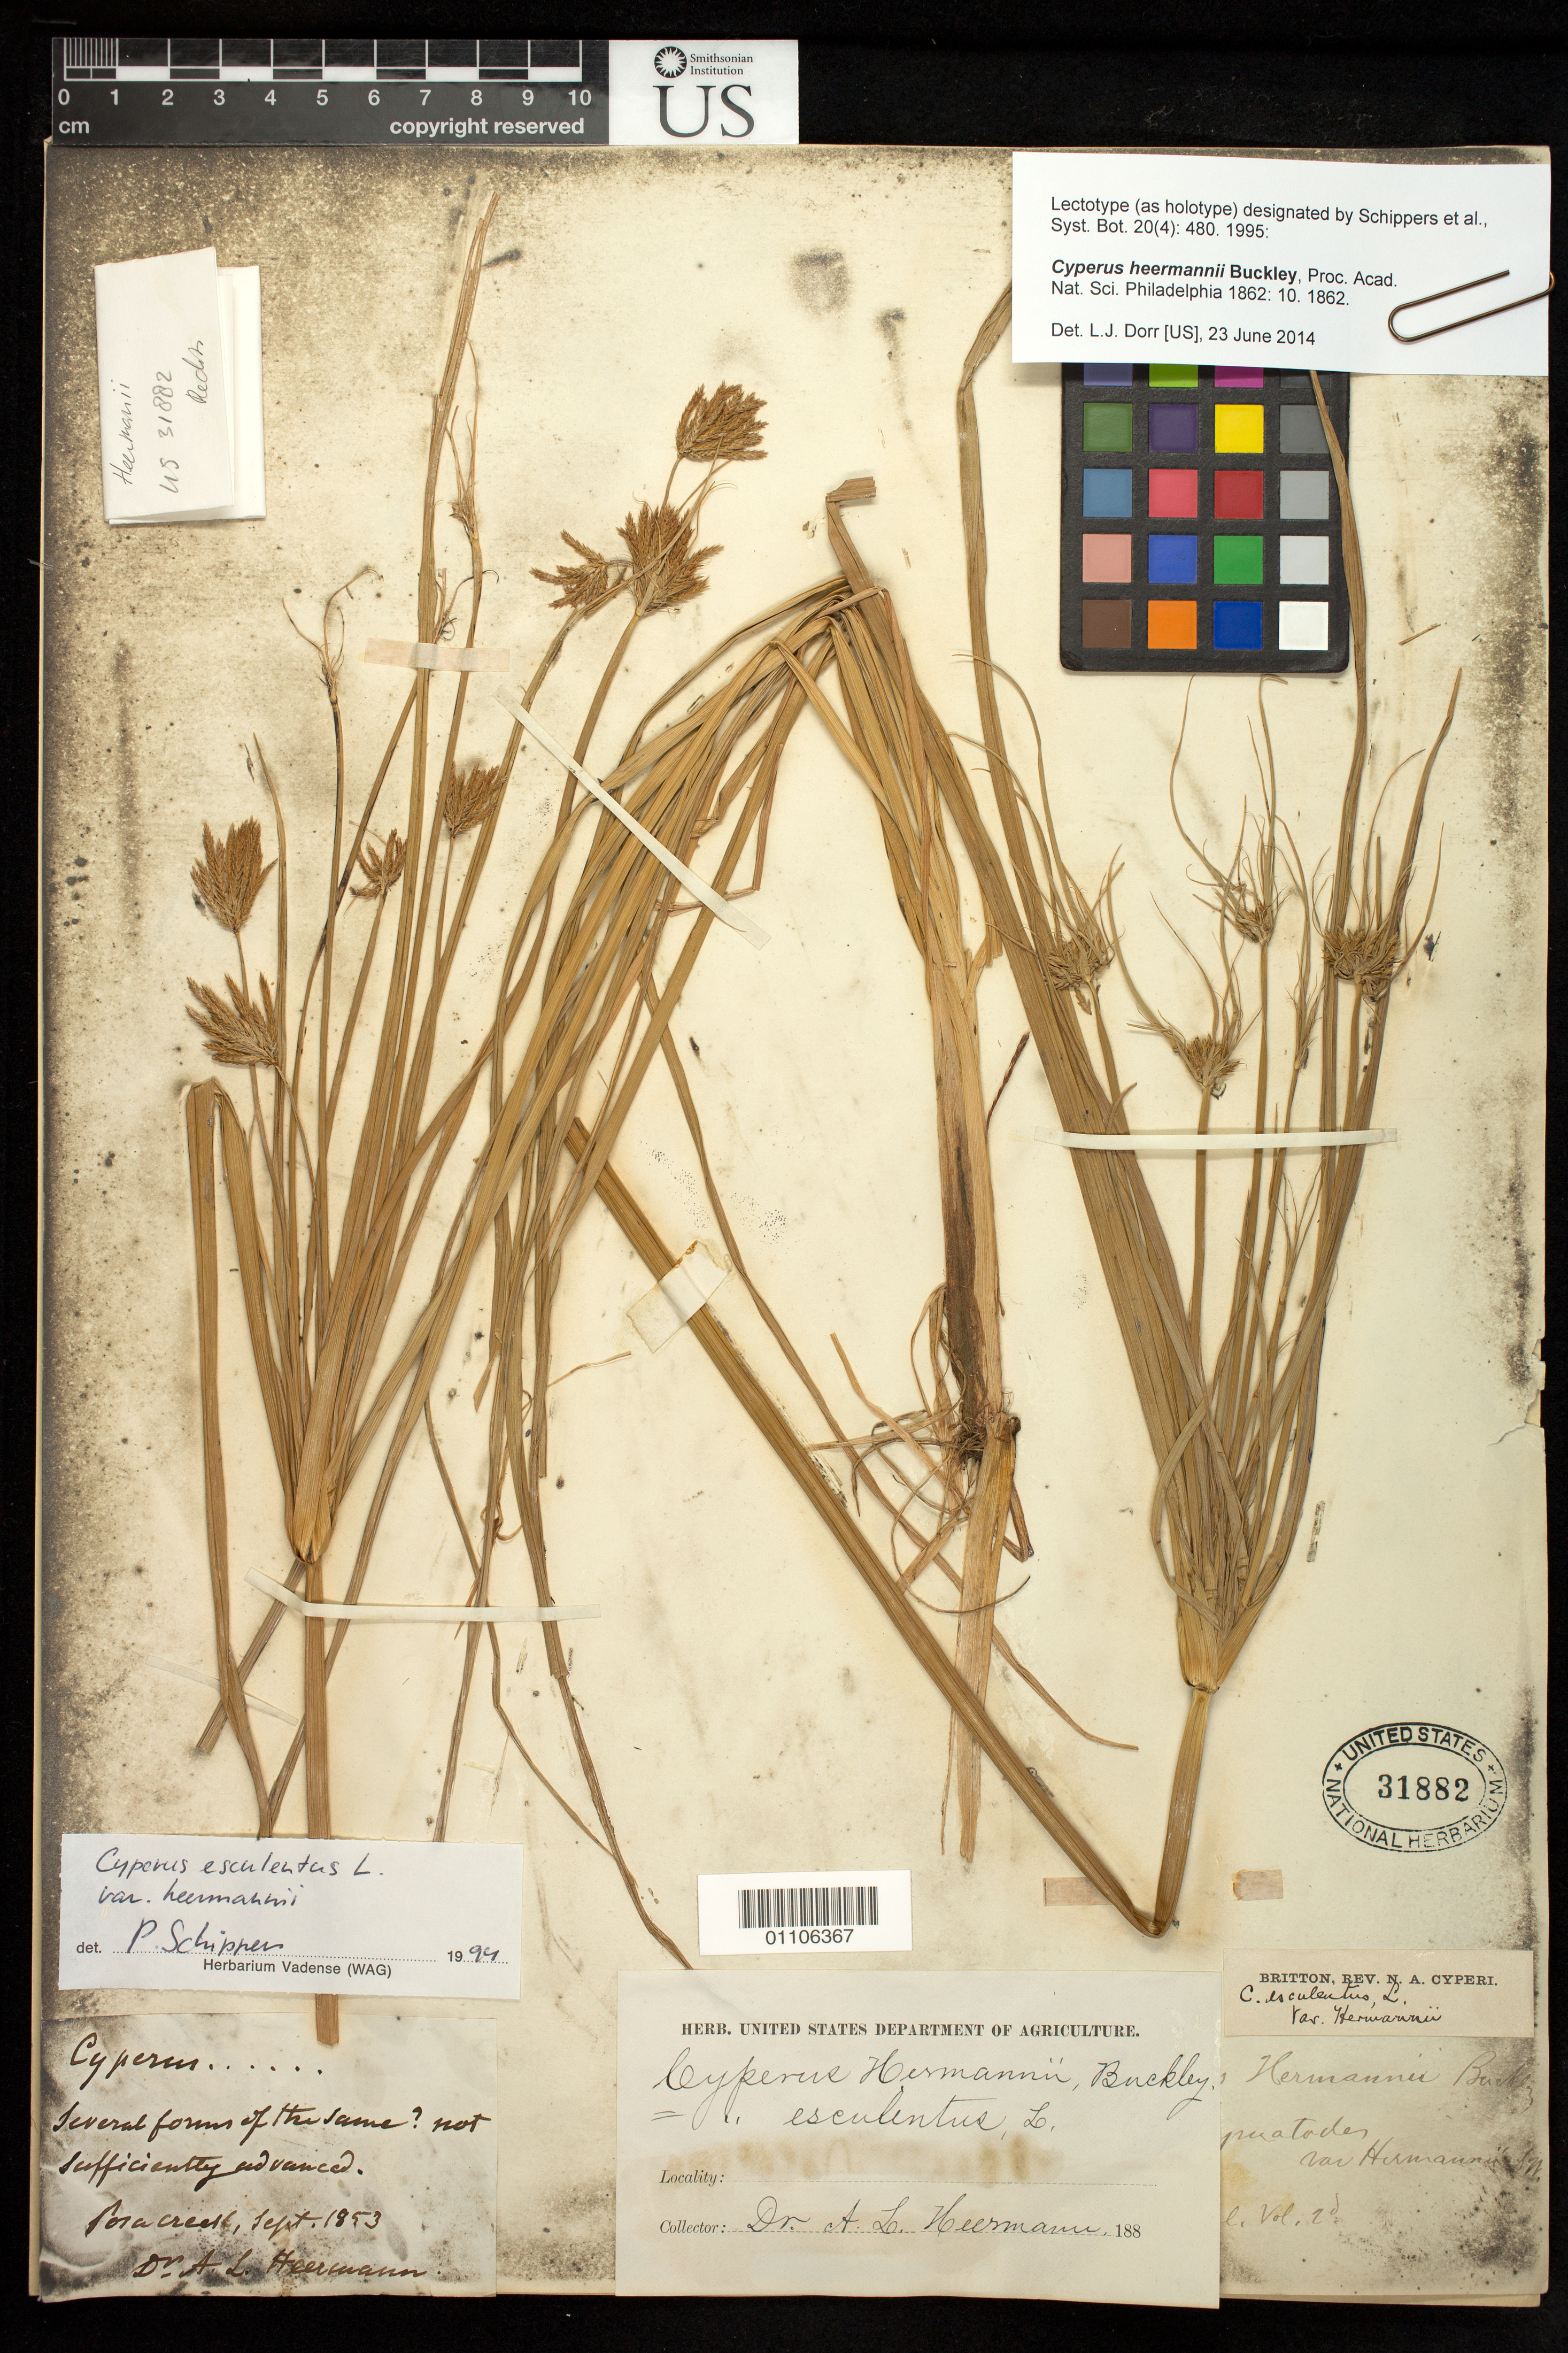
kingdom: Plantae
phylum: Tracheophyta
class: Liliopsida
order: Poales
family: Cyperaceae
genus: Cyperus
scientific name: Cyperus heermannii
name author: Buckley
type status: Lectotype; Type Collection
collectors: A. Heermann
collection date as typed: Sep 1853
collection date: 1853-09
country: United States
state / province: California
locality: Posa Creek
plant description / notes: Schippers et al. (1995) effectively lectotypify by citing "Heermann 31882" as "holotype" at US [31882 is the USNH sheet number, not collection number].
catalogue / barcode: US 31882